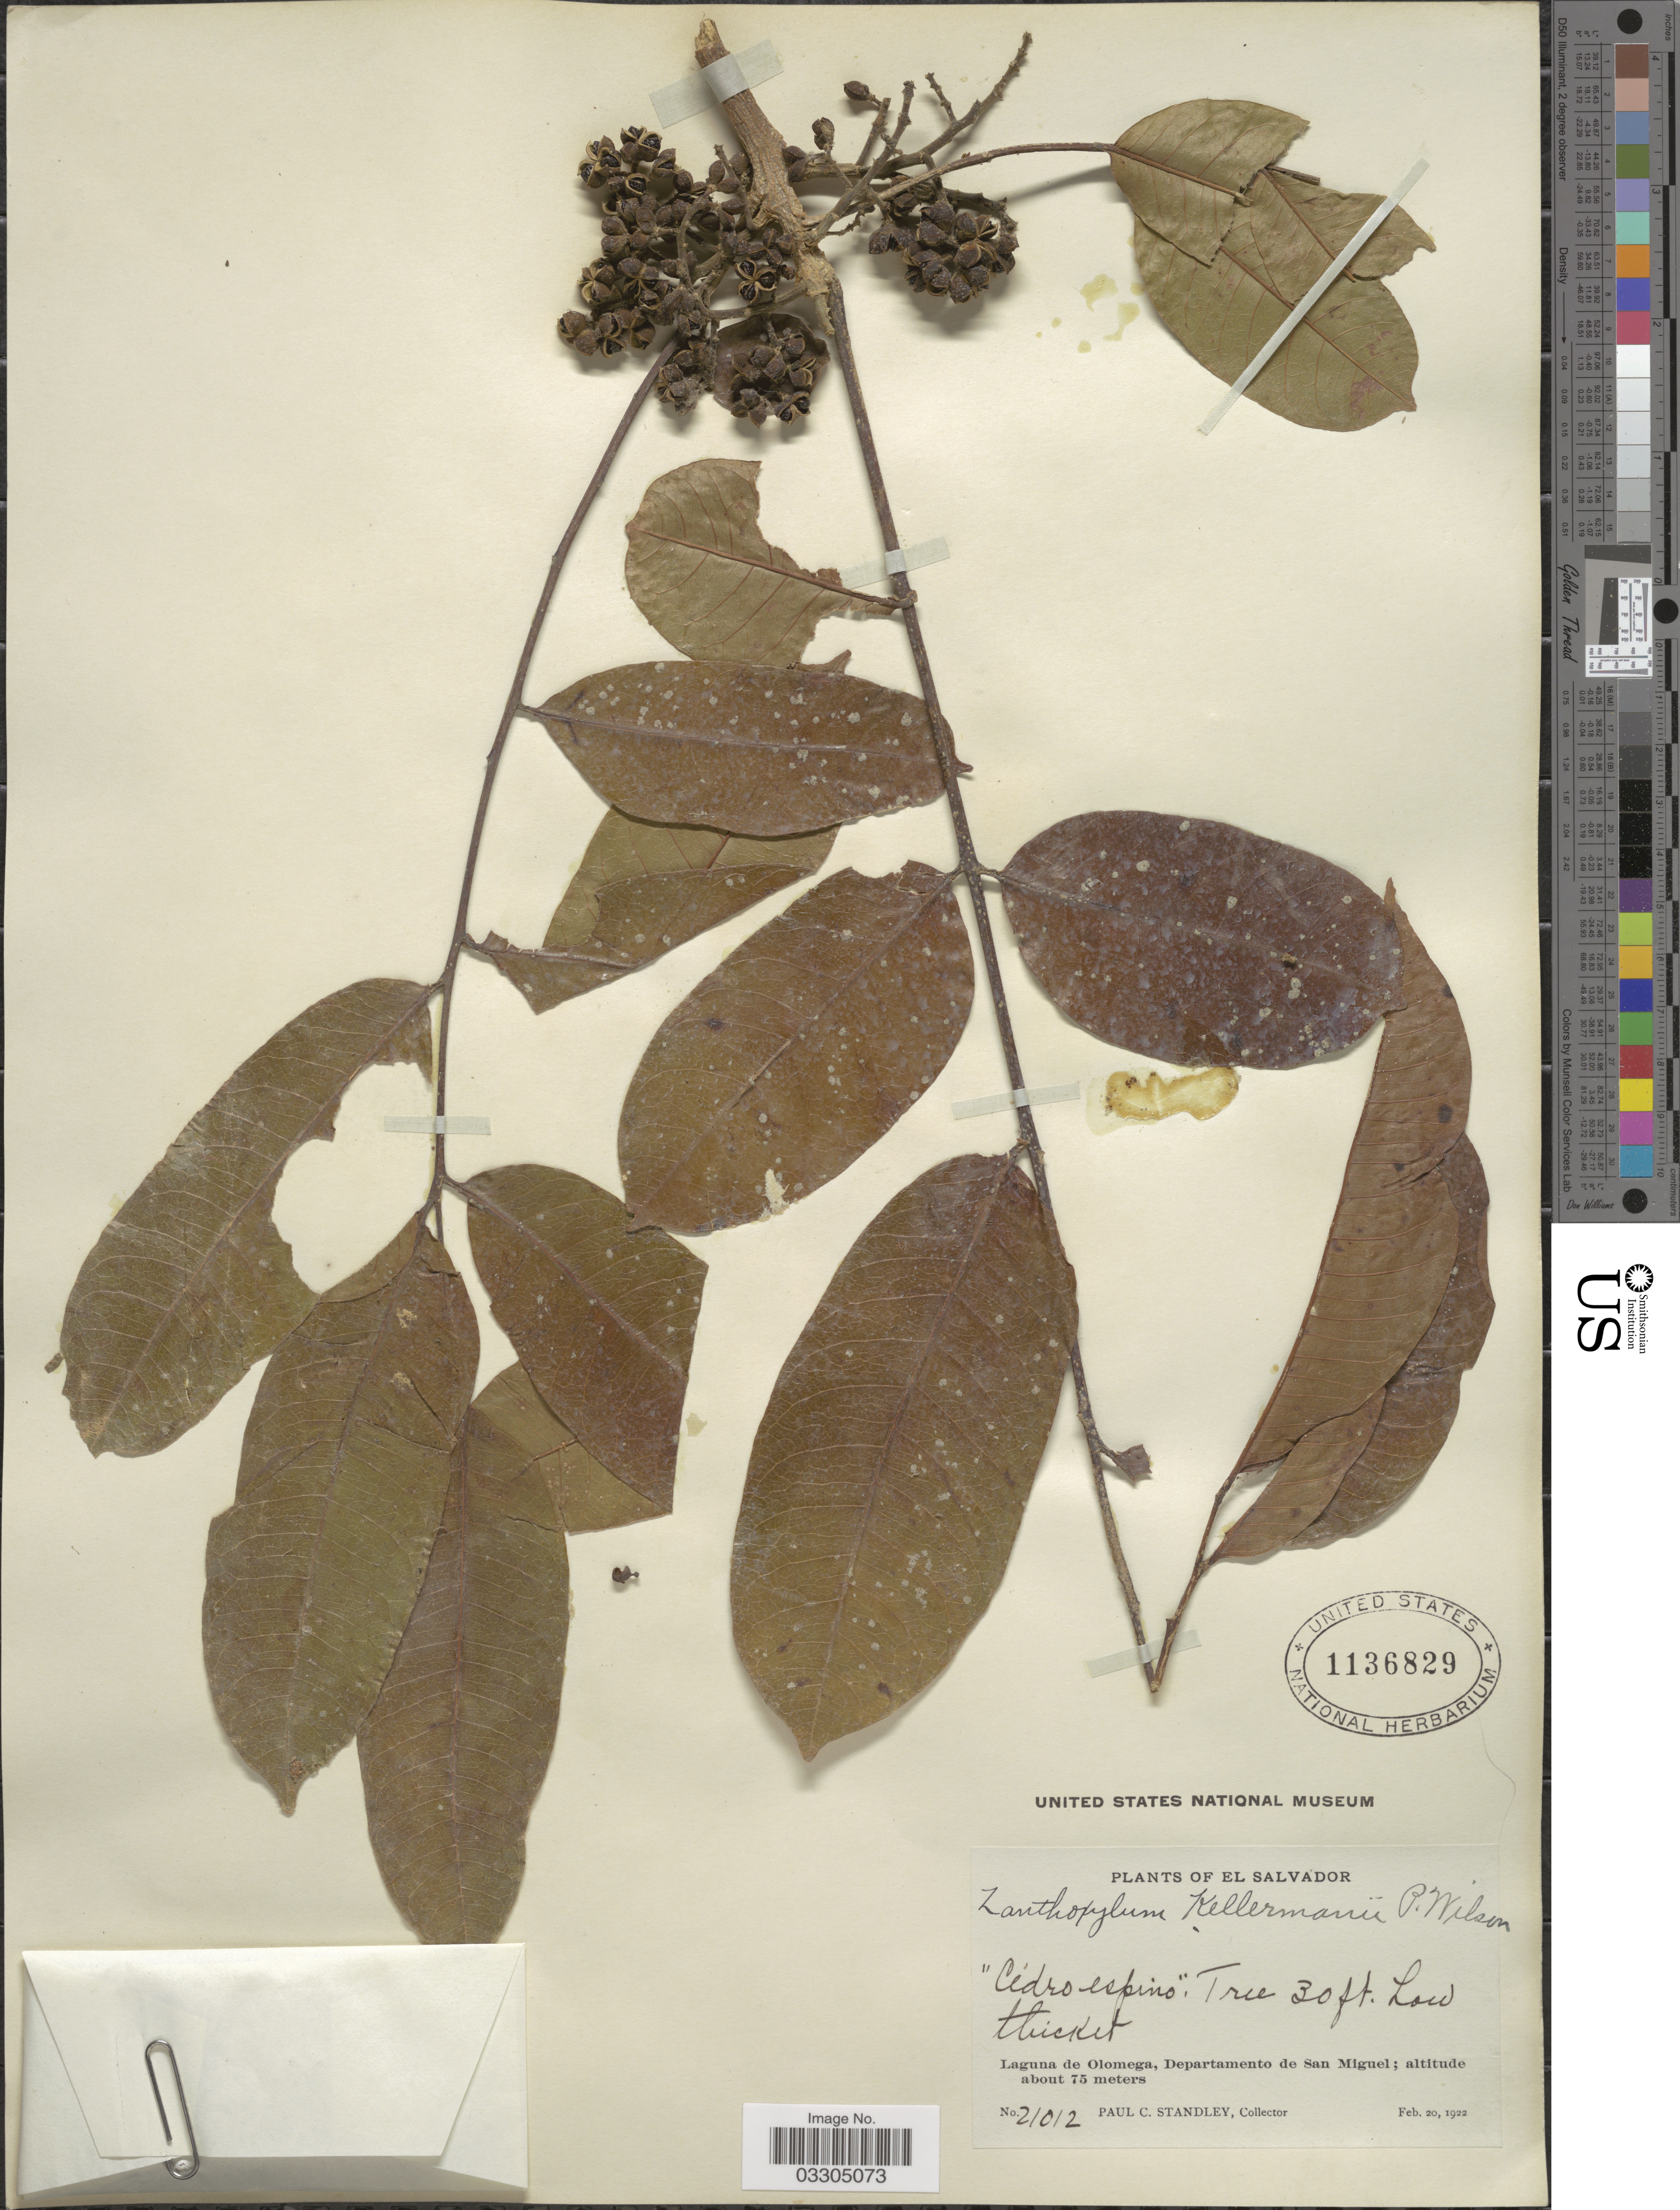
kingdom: Plantae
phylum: Tracheophyta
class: Magnoliopsida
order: Sapindales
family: Rutaceae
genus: Zanthoxylum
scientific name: Zanthoxylum kellermanii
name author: P. Wilson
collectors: P. C. Standley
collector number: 21012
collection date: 1922-02-20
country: El Salvador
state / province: San Miguel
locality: Laguna de Olomega, Departamento de San Miguel.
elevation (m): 75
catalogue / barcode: US 1136829